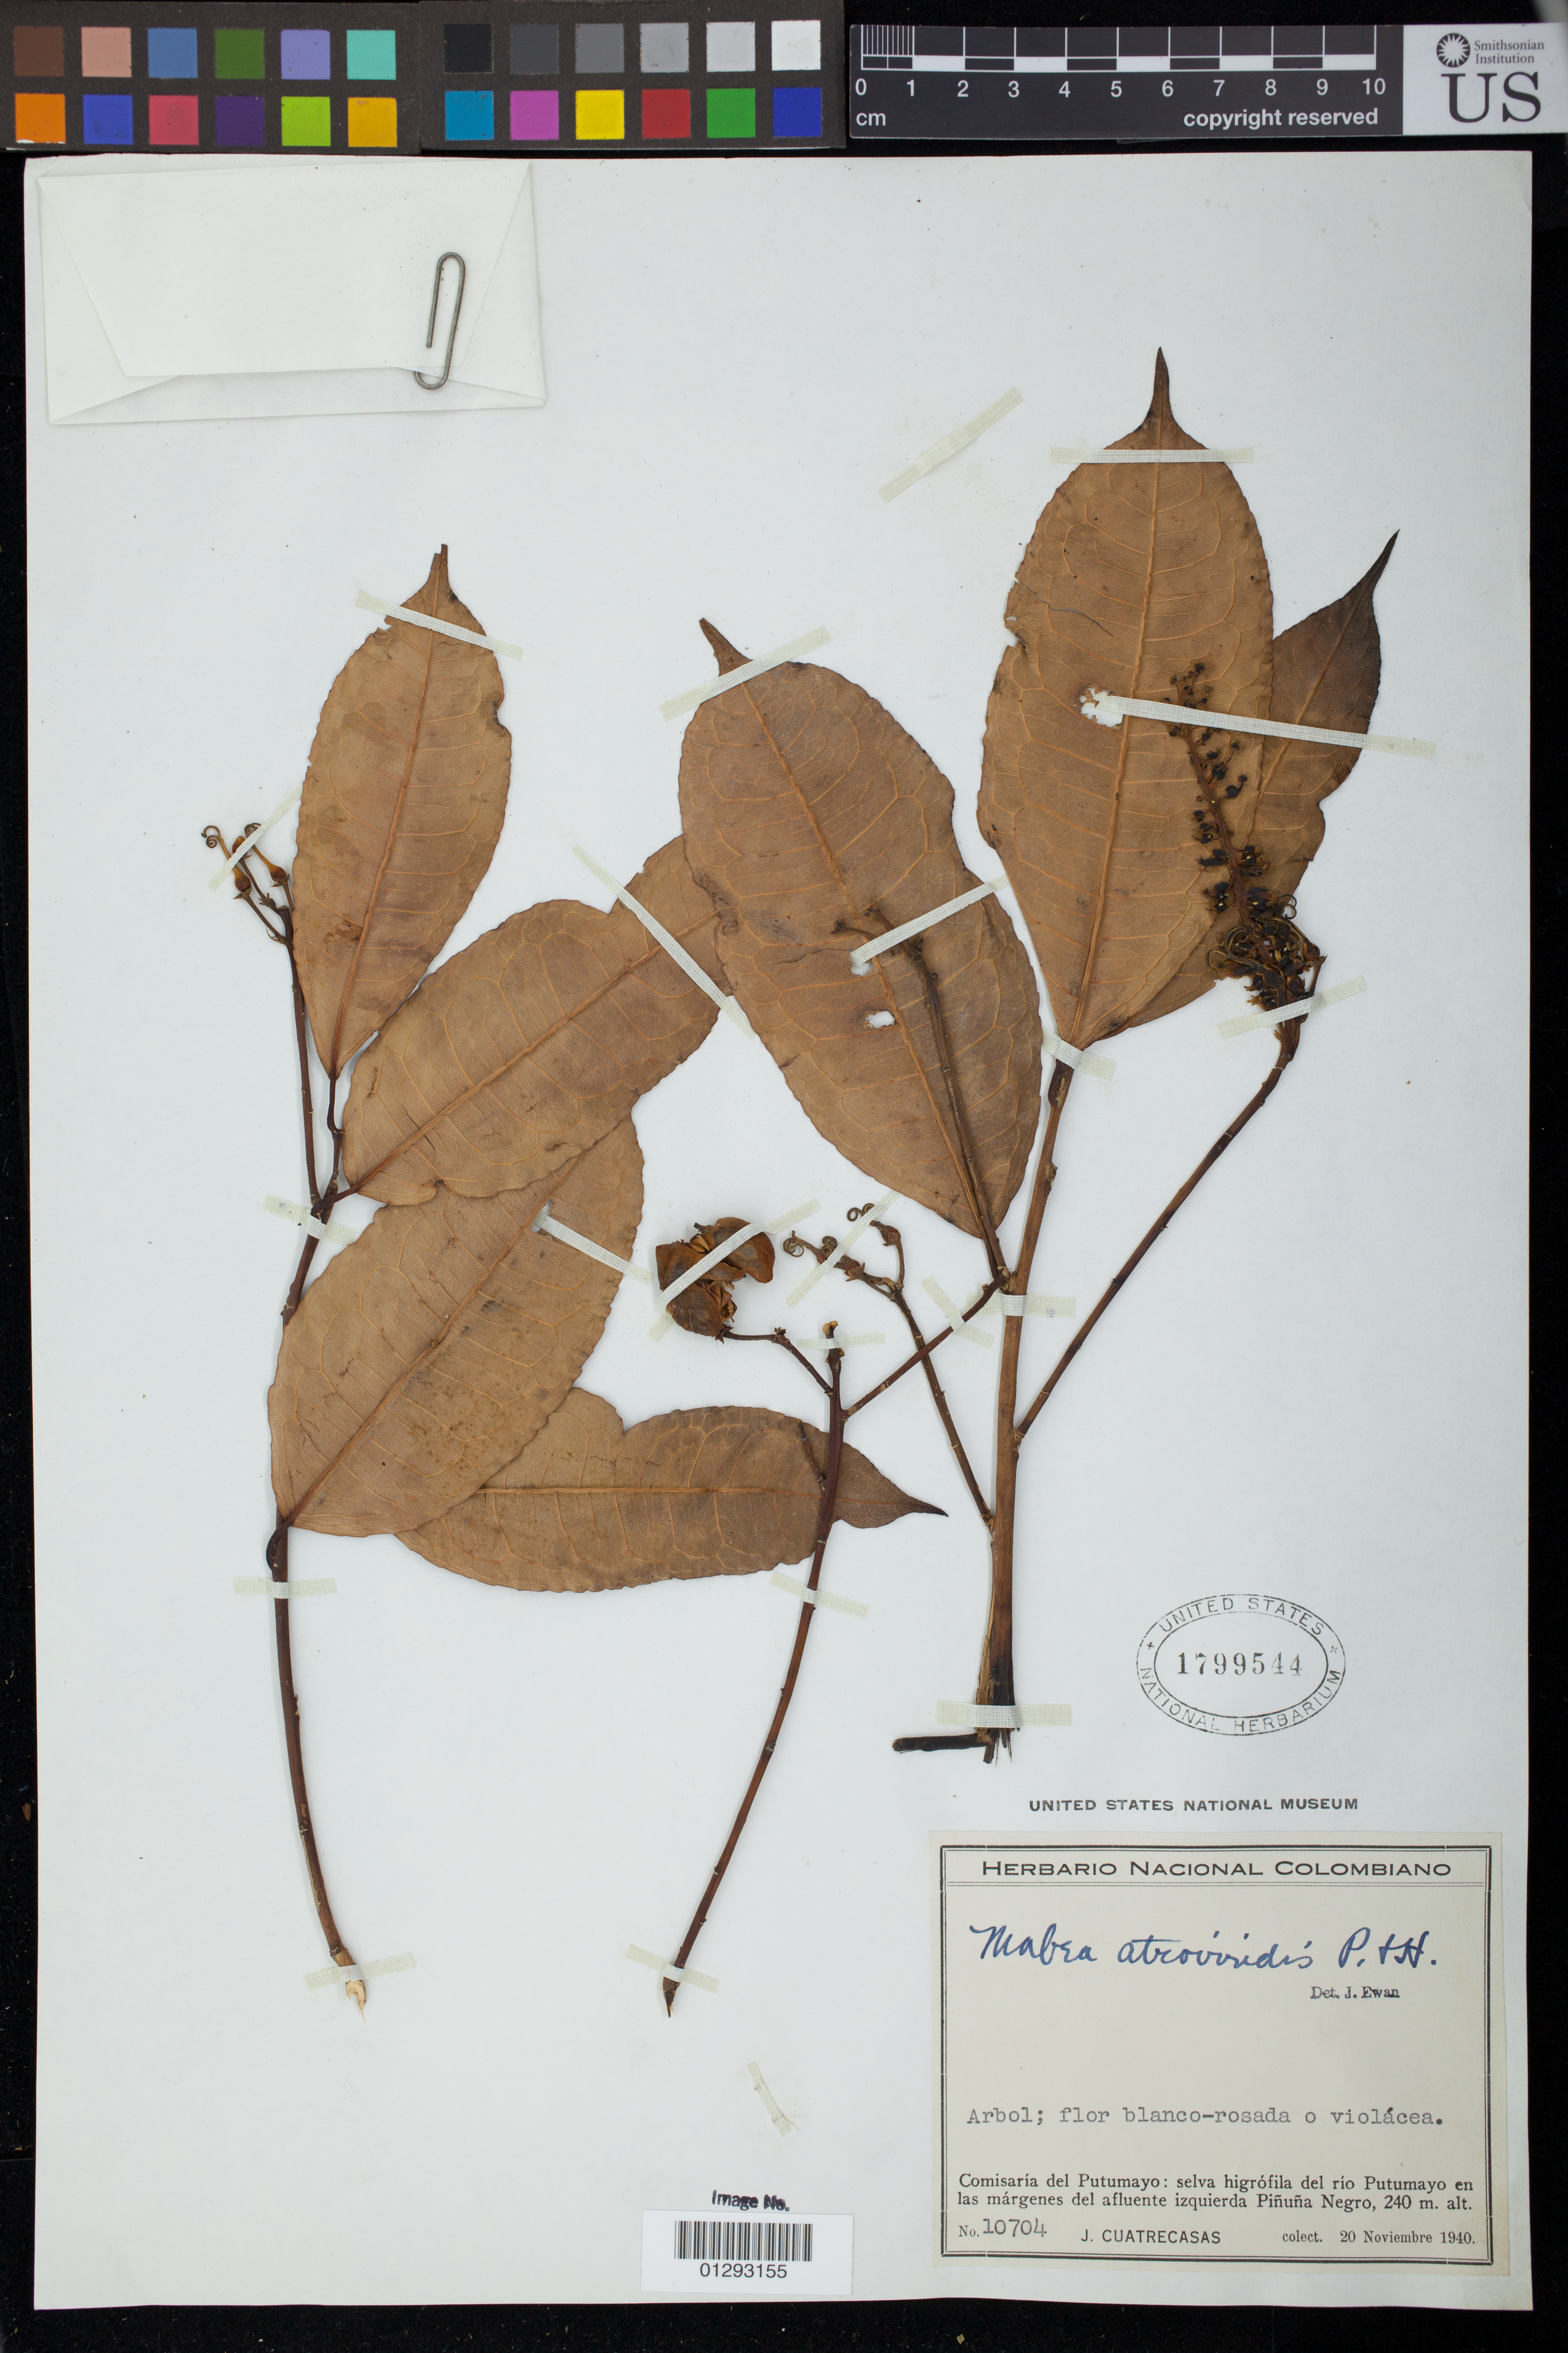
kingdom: Plantae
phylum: Tracheophyta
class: Magnoliopsida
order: Malpighiales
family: Euphorbiaceae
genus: Mabea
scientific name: Mabea atroviridis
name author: Pax & K. Hoffm.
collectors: J. Cuatrecasas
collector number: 10704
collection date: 1940-11-20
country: Colombia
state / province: Putumayo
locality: Comisario del Putumayo; selva higrofila del rio Putumayo en las margenes del afluente izquierda Pinuna Negro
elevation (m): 240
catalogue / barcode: US 1799544